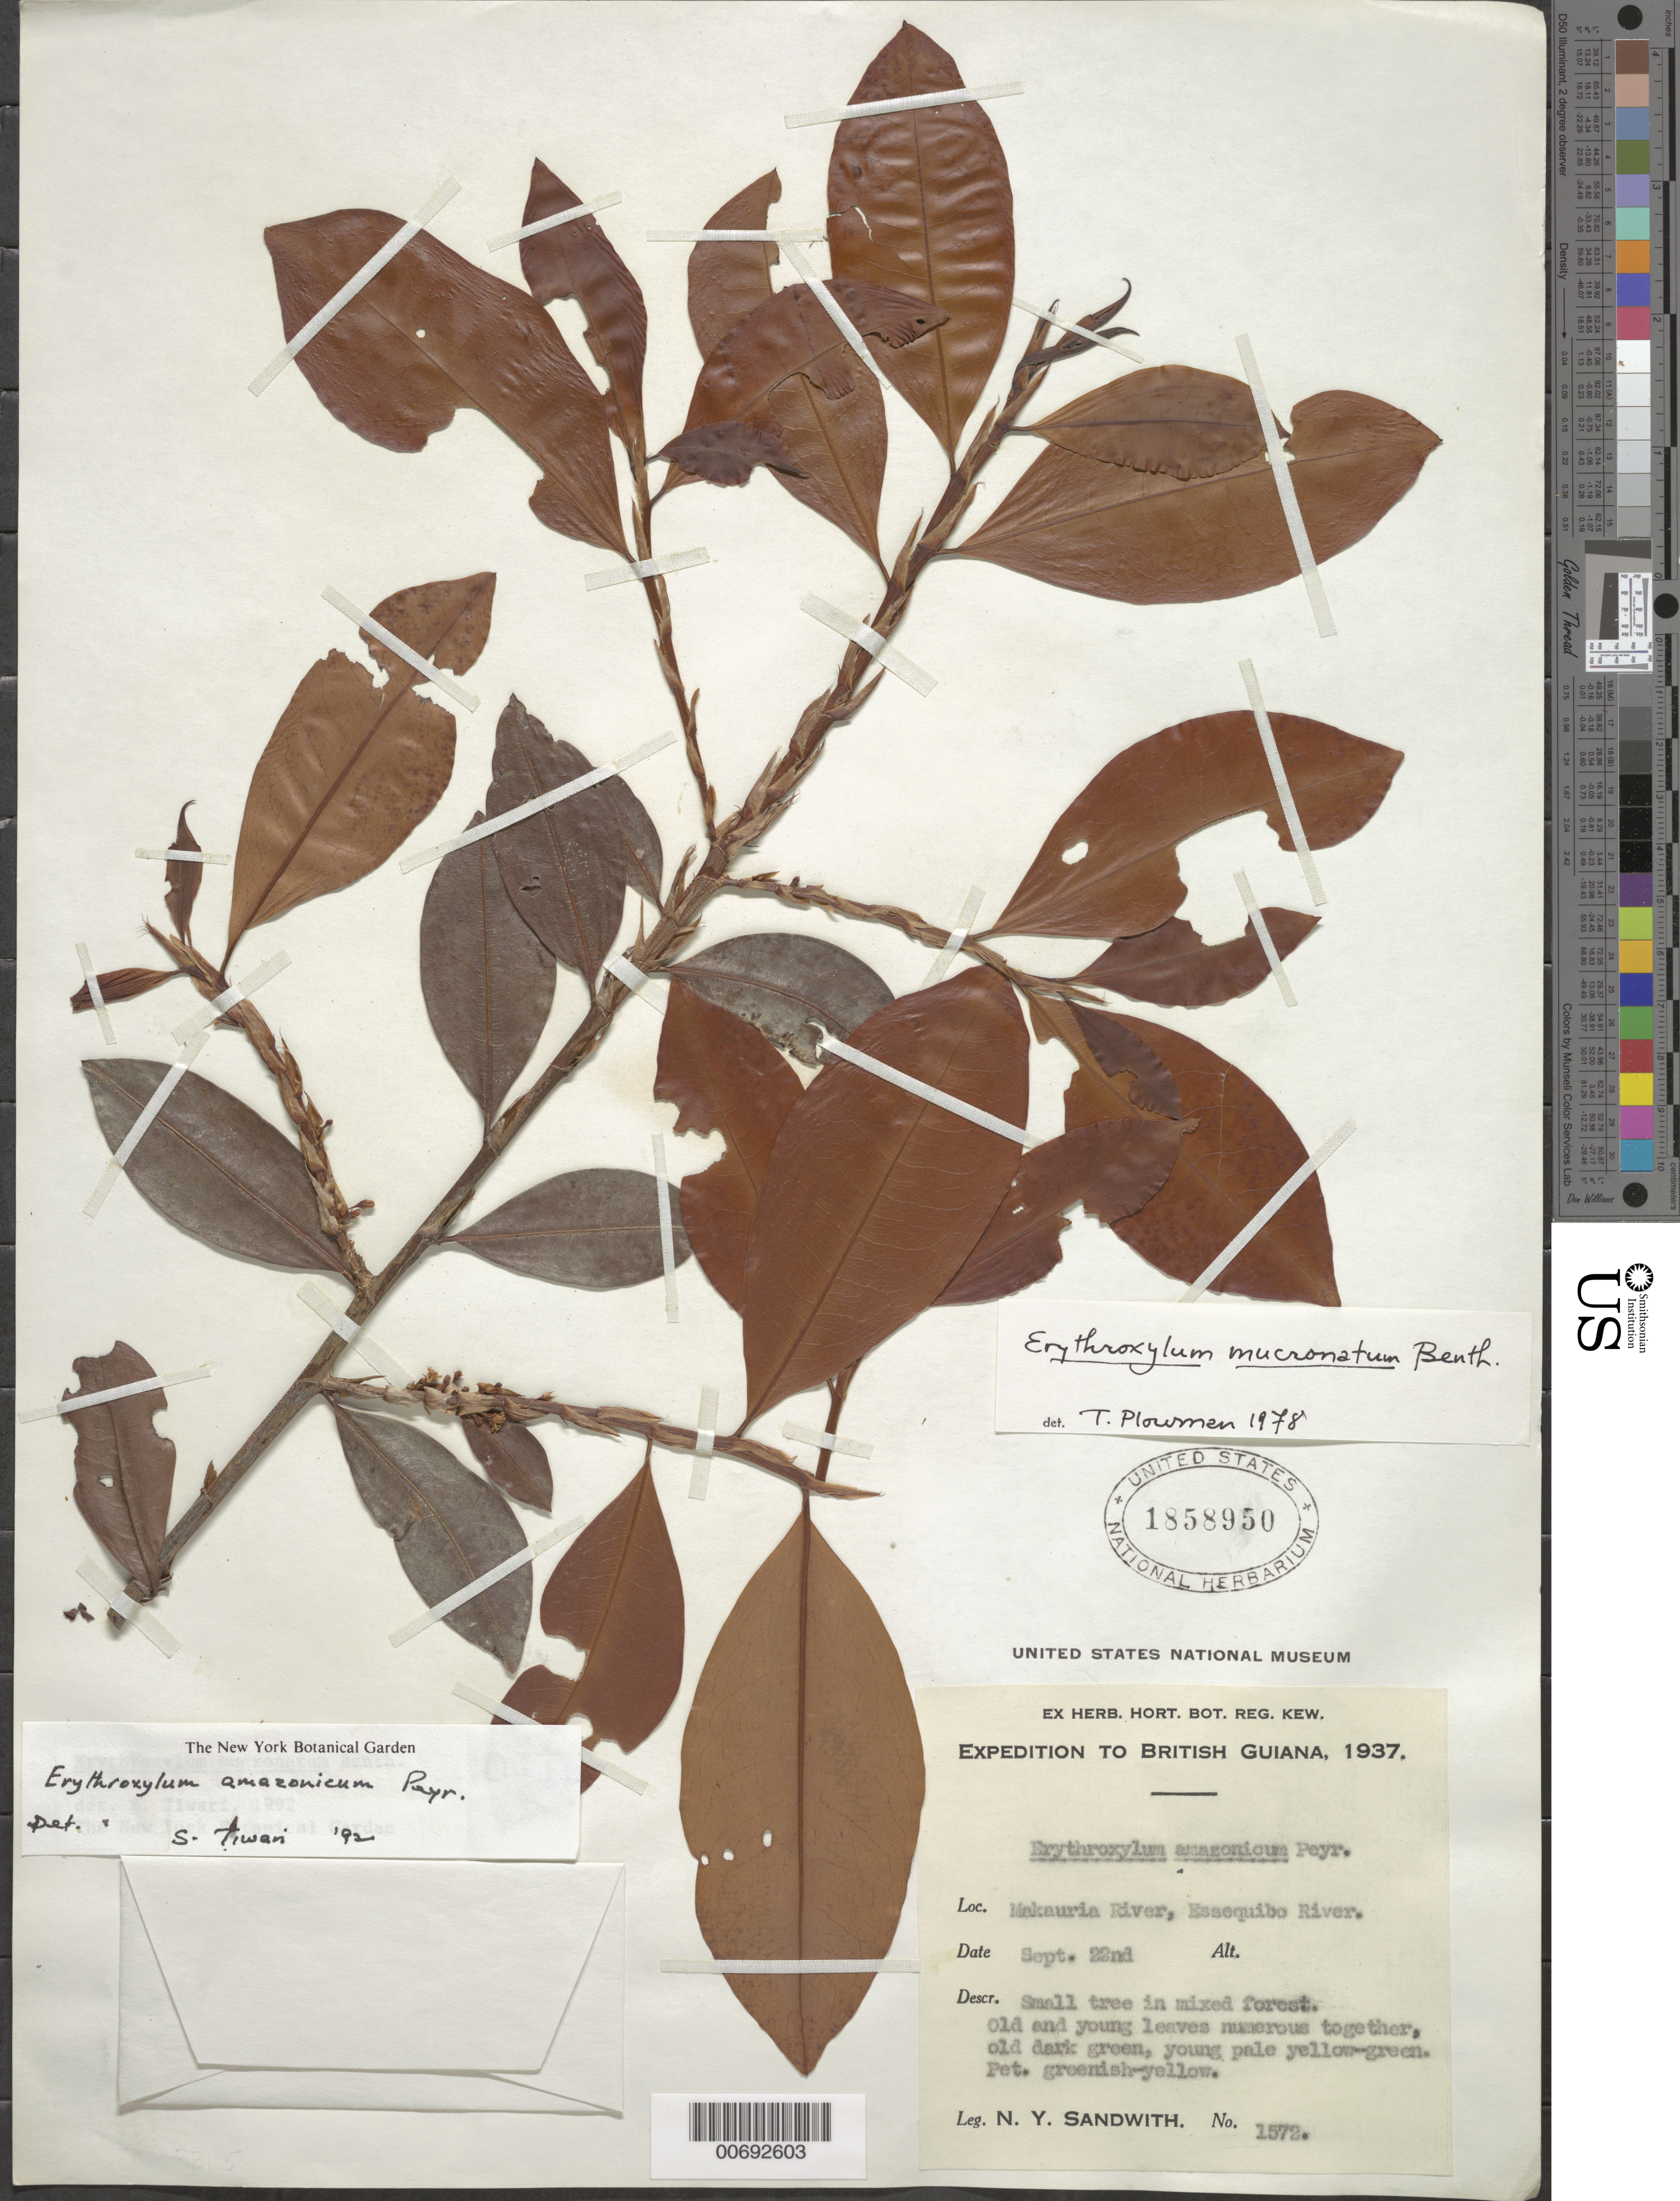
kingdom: Plantae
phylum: Tracheophyta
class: Magnoliopsida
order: Malpighiales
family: Erythroxylaceae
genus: Erythroxylum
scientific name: Erythroxylum amazonicum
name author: Peyr.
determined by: Tiwari, S.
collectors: N. Y. Sandwith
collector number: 1572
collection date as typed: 22-Sep-37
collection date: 1937-09-22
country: Guyana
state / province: Cuyuni-Mazaruni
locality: Makouria R., Essequibo R.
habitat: Mixed forest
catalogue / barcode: US 1858950